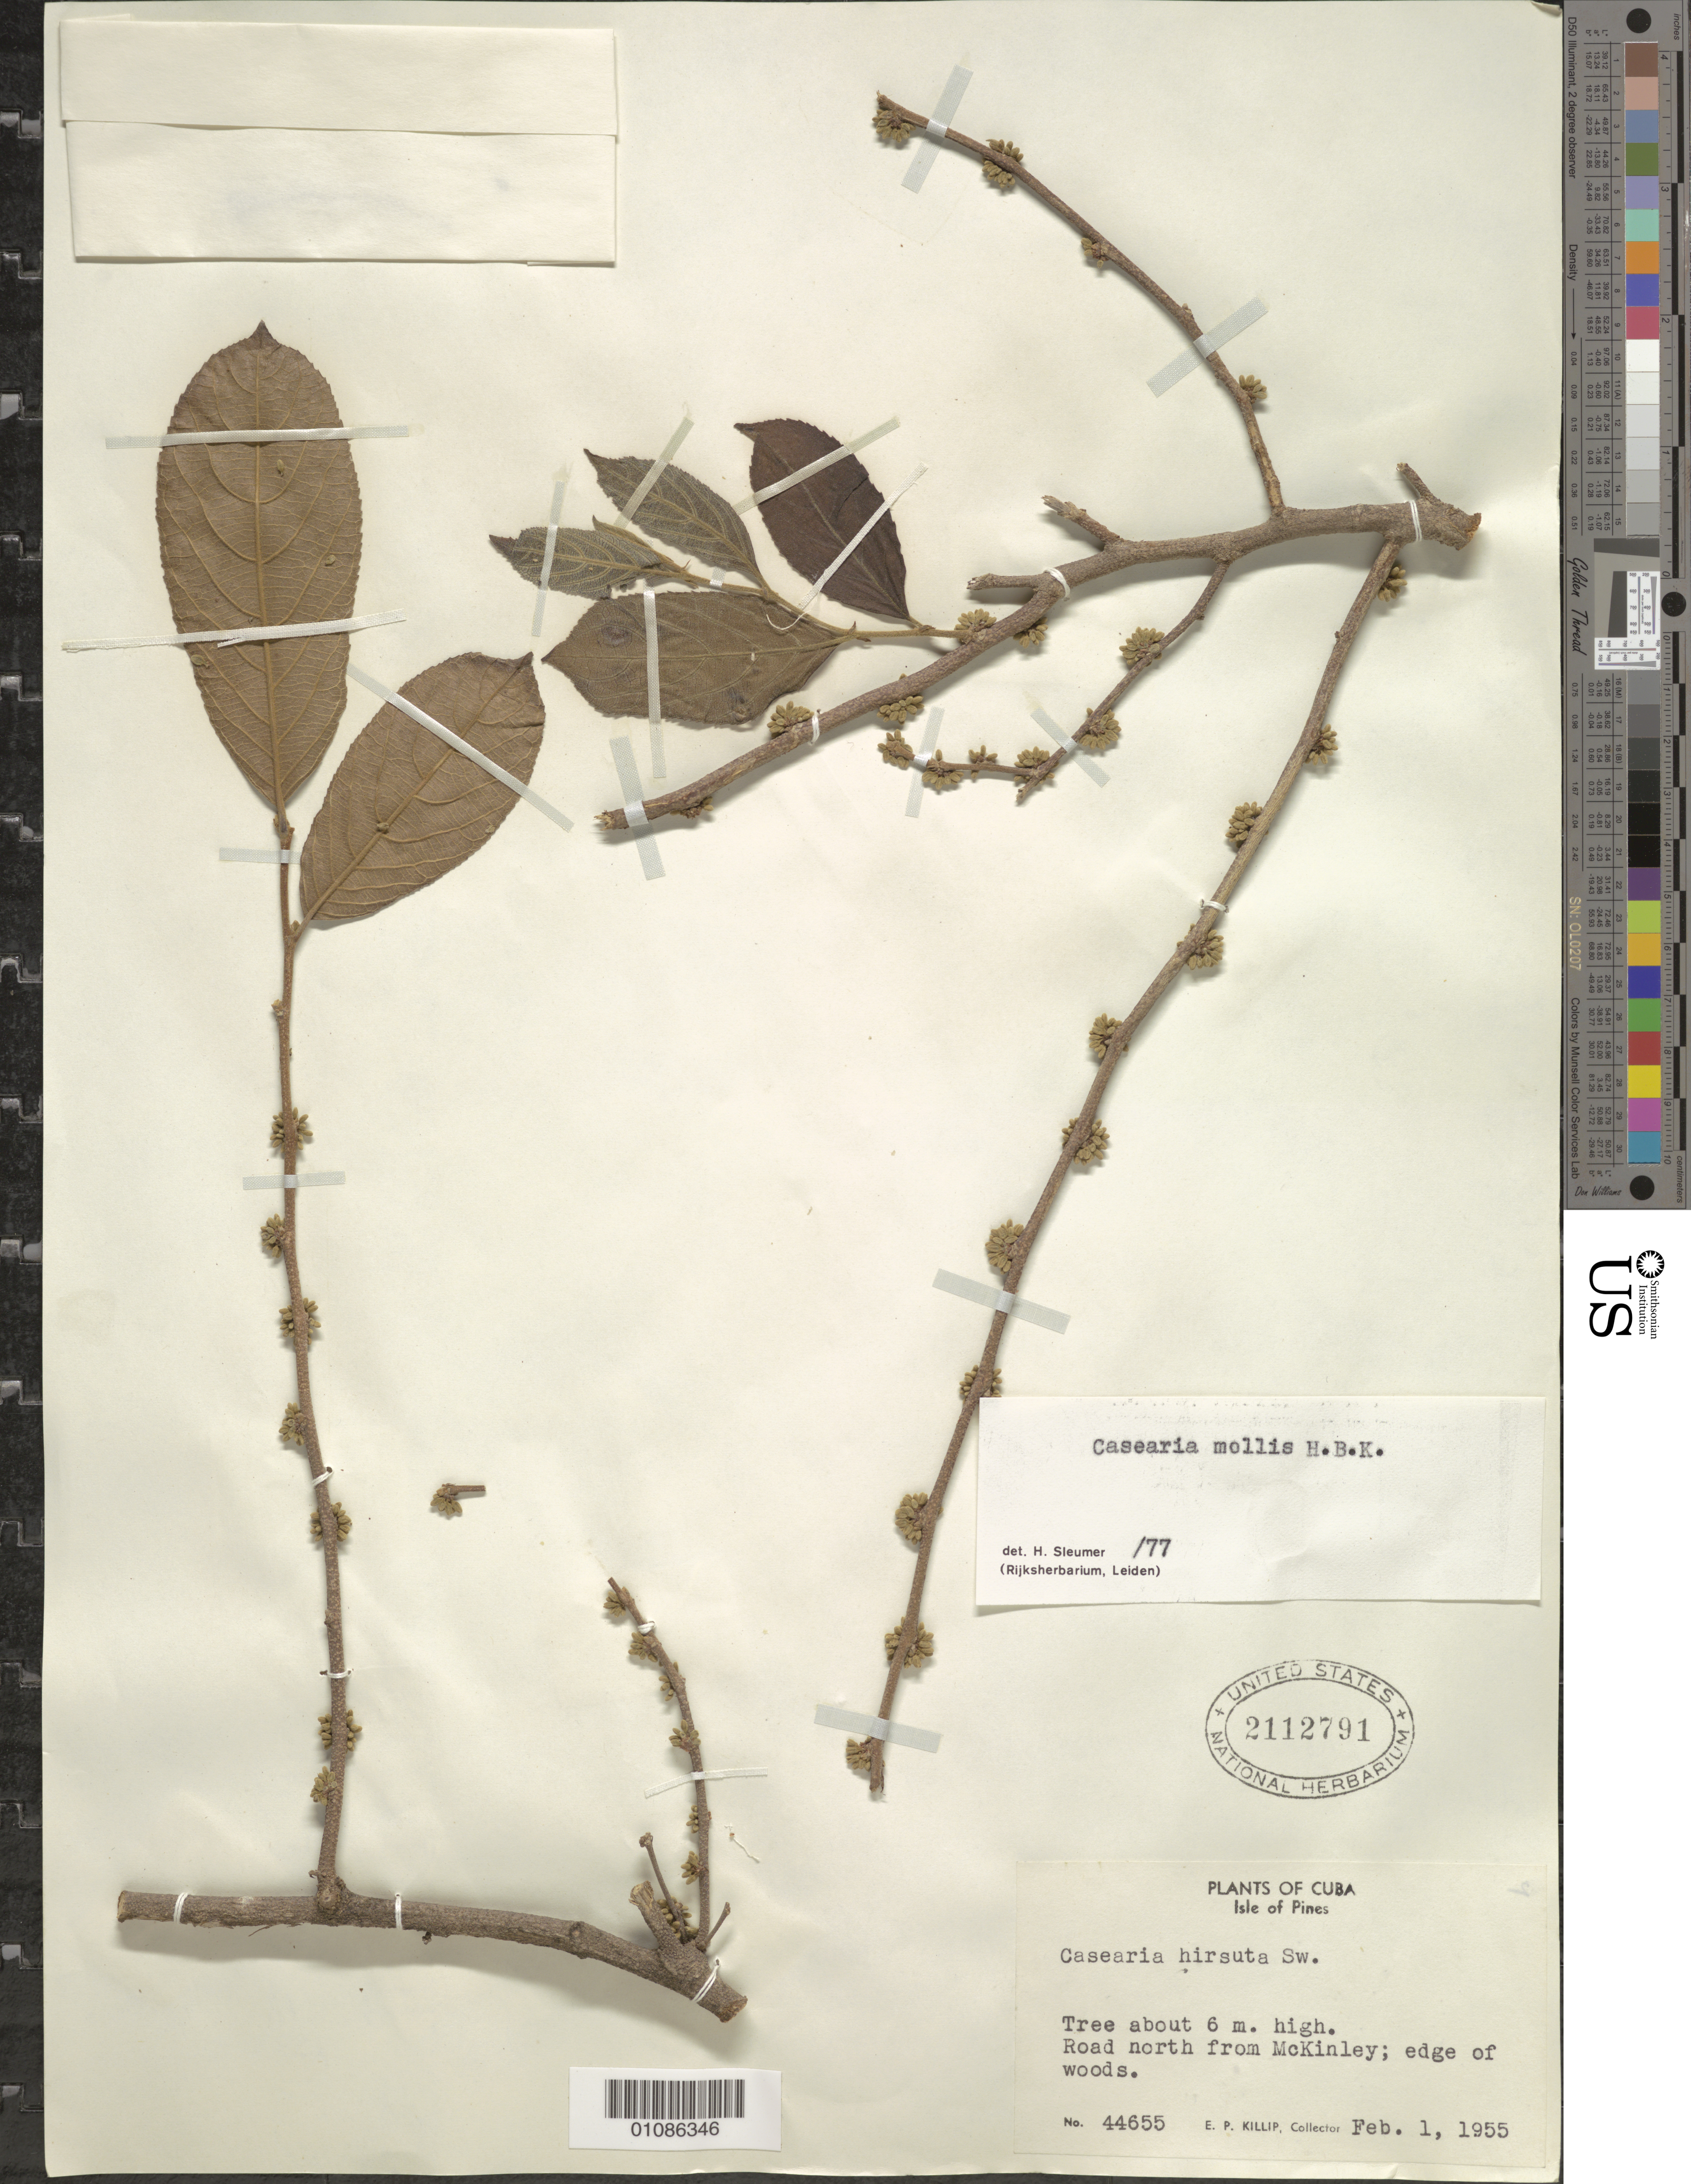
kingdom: Plantae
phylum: Tracheophyta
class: Magnoliopsida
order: Malpighiales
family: Salicaceae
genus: Casearia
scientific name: Casearia mollis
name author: Kunth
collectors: E. P. Killip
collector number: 44655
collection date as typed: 01 Feb 1955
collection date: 1955-02-01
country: Cuba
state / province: Isla de La Juventud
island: Isla de la Juventud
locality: Road N from McKinley; edge of woods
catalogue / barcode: US 2112791